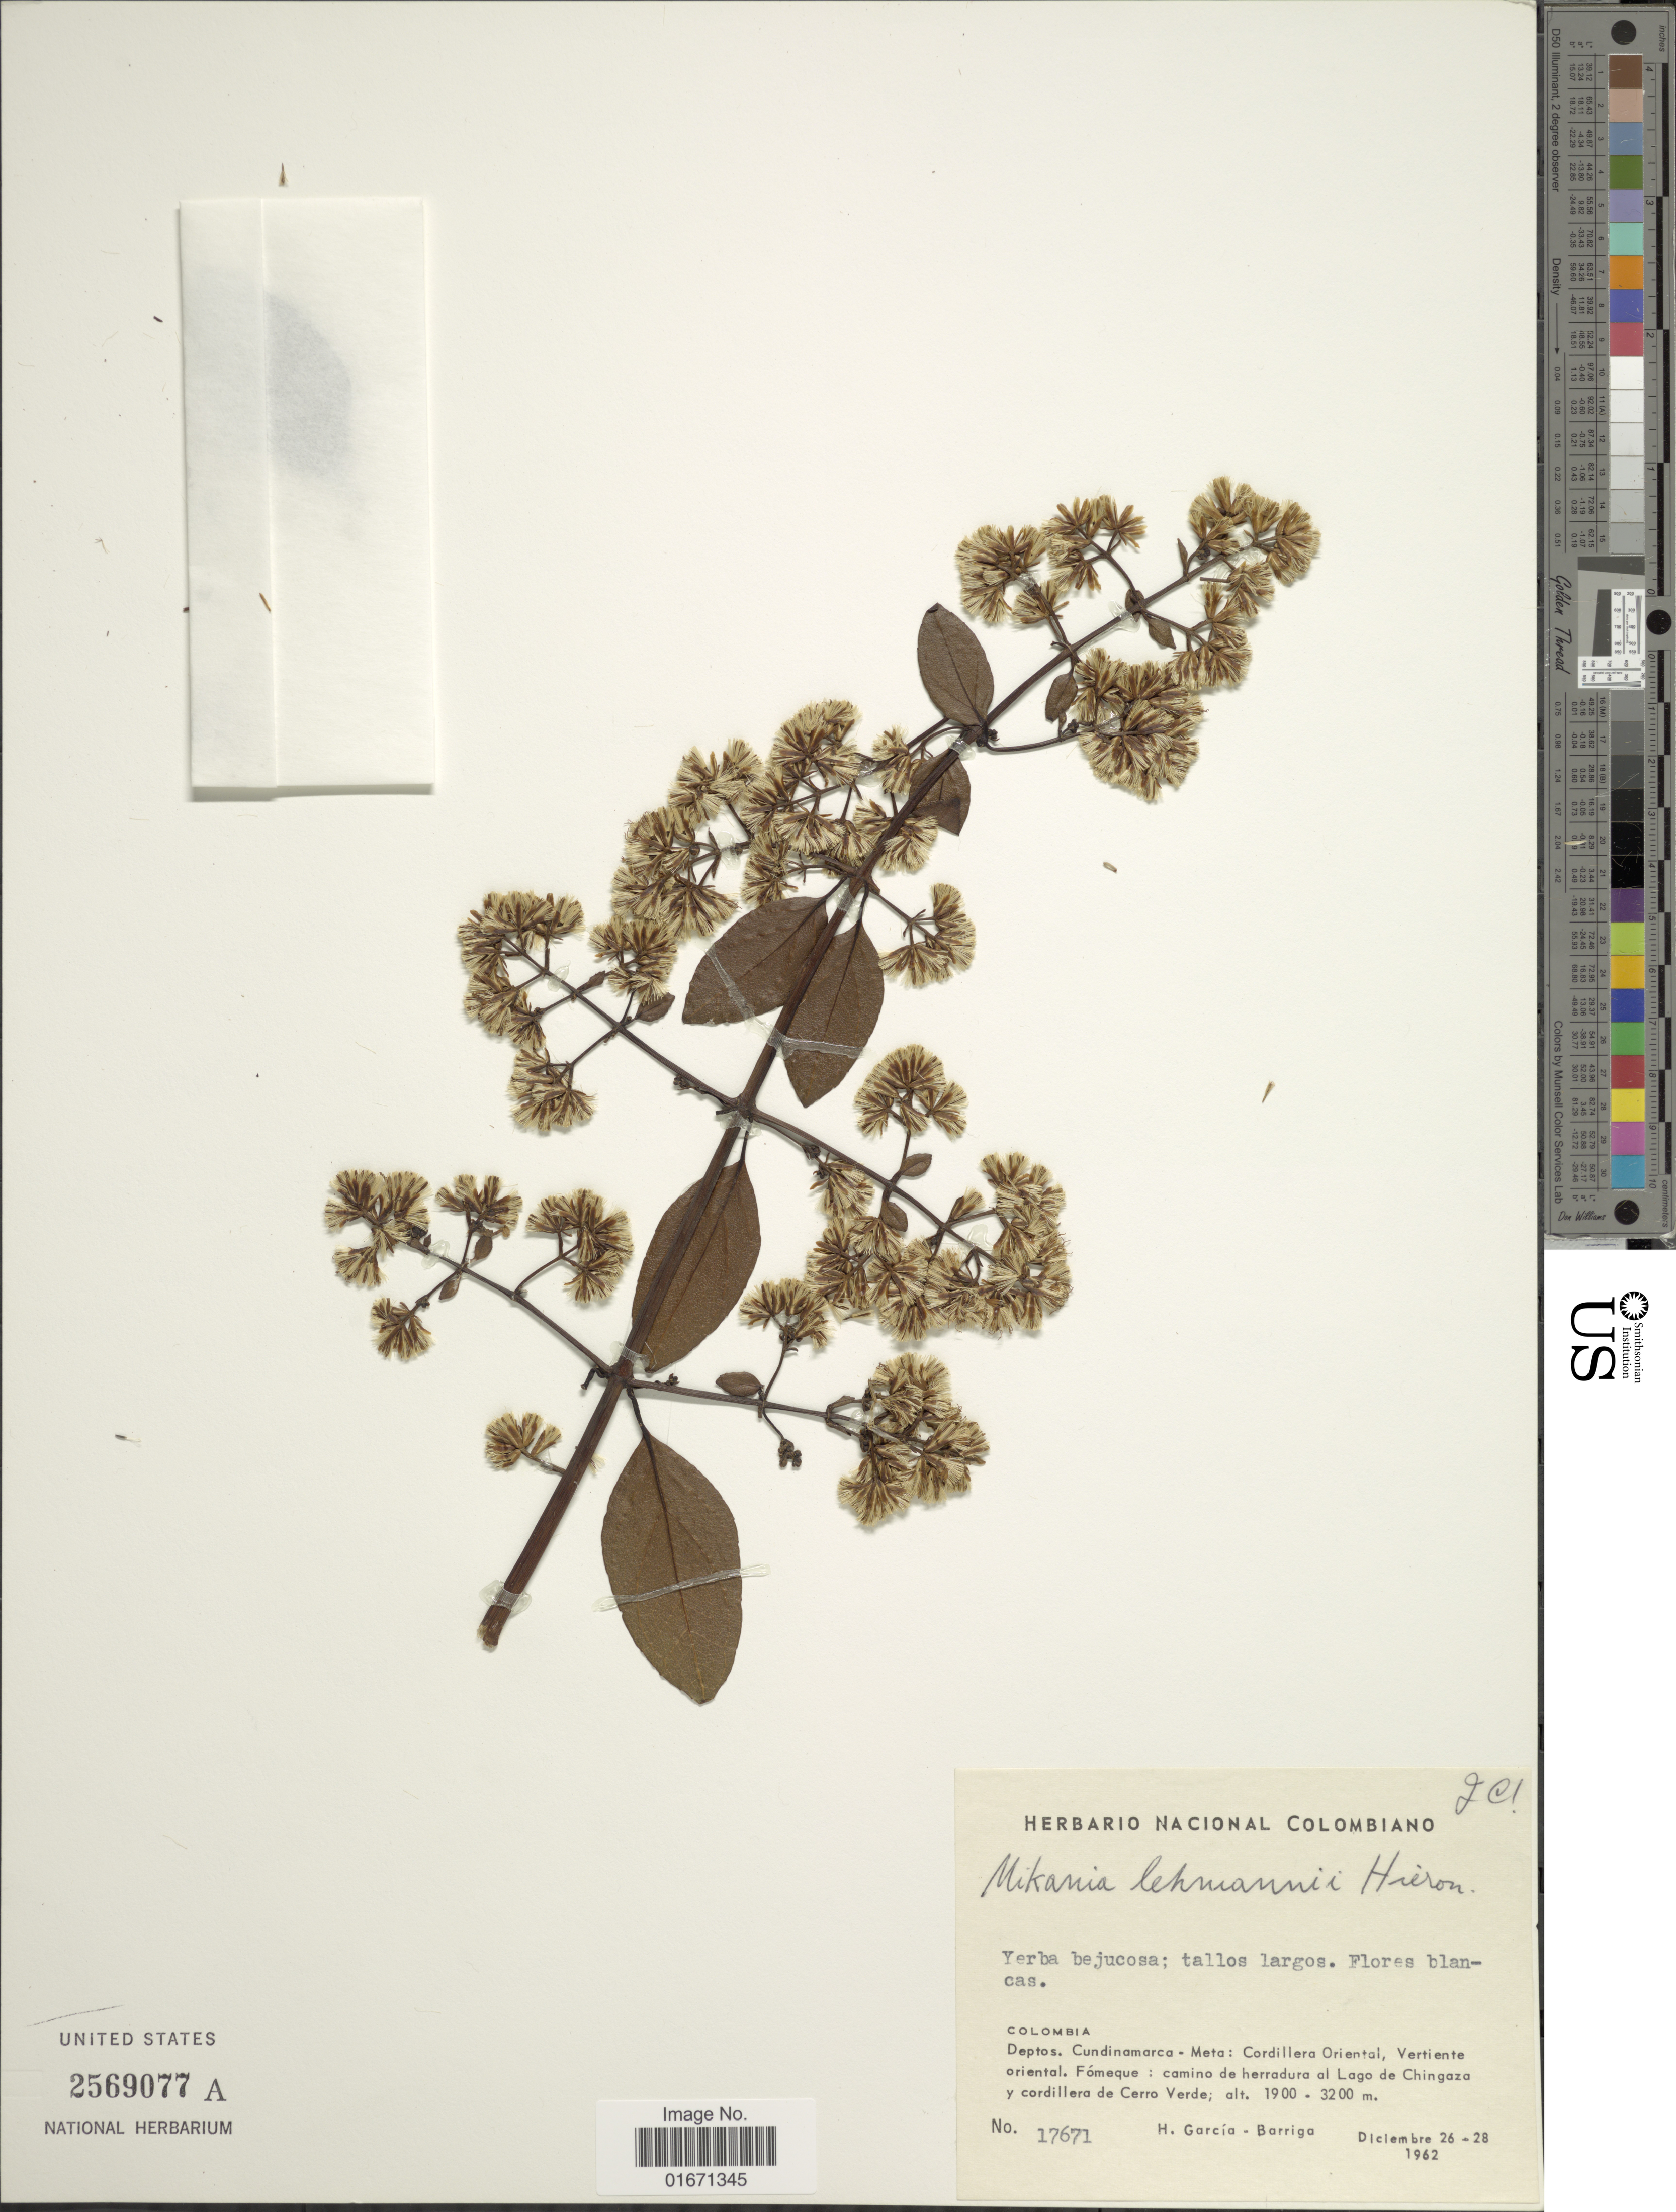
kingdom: Plantae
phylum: Tracheophyta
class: Magnoliopsida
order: Asterales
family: Asteraceae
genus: Mikania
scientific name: Mikania lehmannii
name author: Hieron.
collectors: H. García Barriga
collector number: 17671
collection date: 1962-12-26/1962-12-28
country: Colombia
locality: Deptos Cundinamarca-Meta, Cordillera Orienta, Vertiente oriental. Fomeque, camino de herradura al Lago de Chingaza y cordillera de Cerro Verde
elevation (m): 1900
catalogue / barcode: US 2569077A